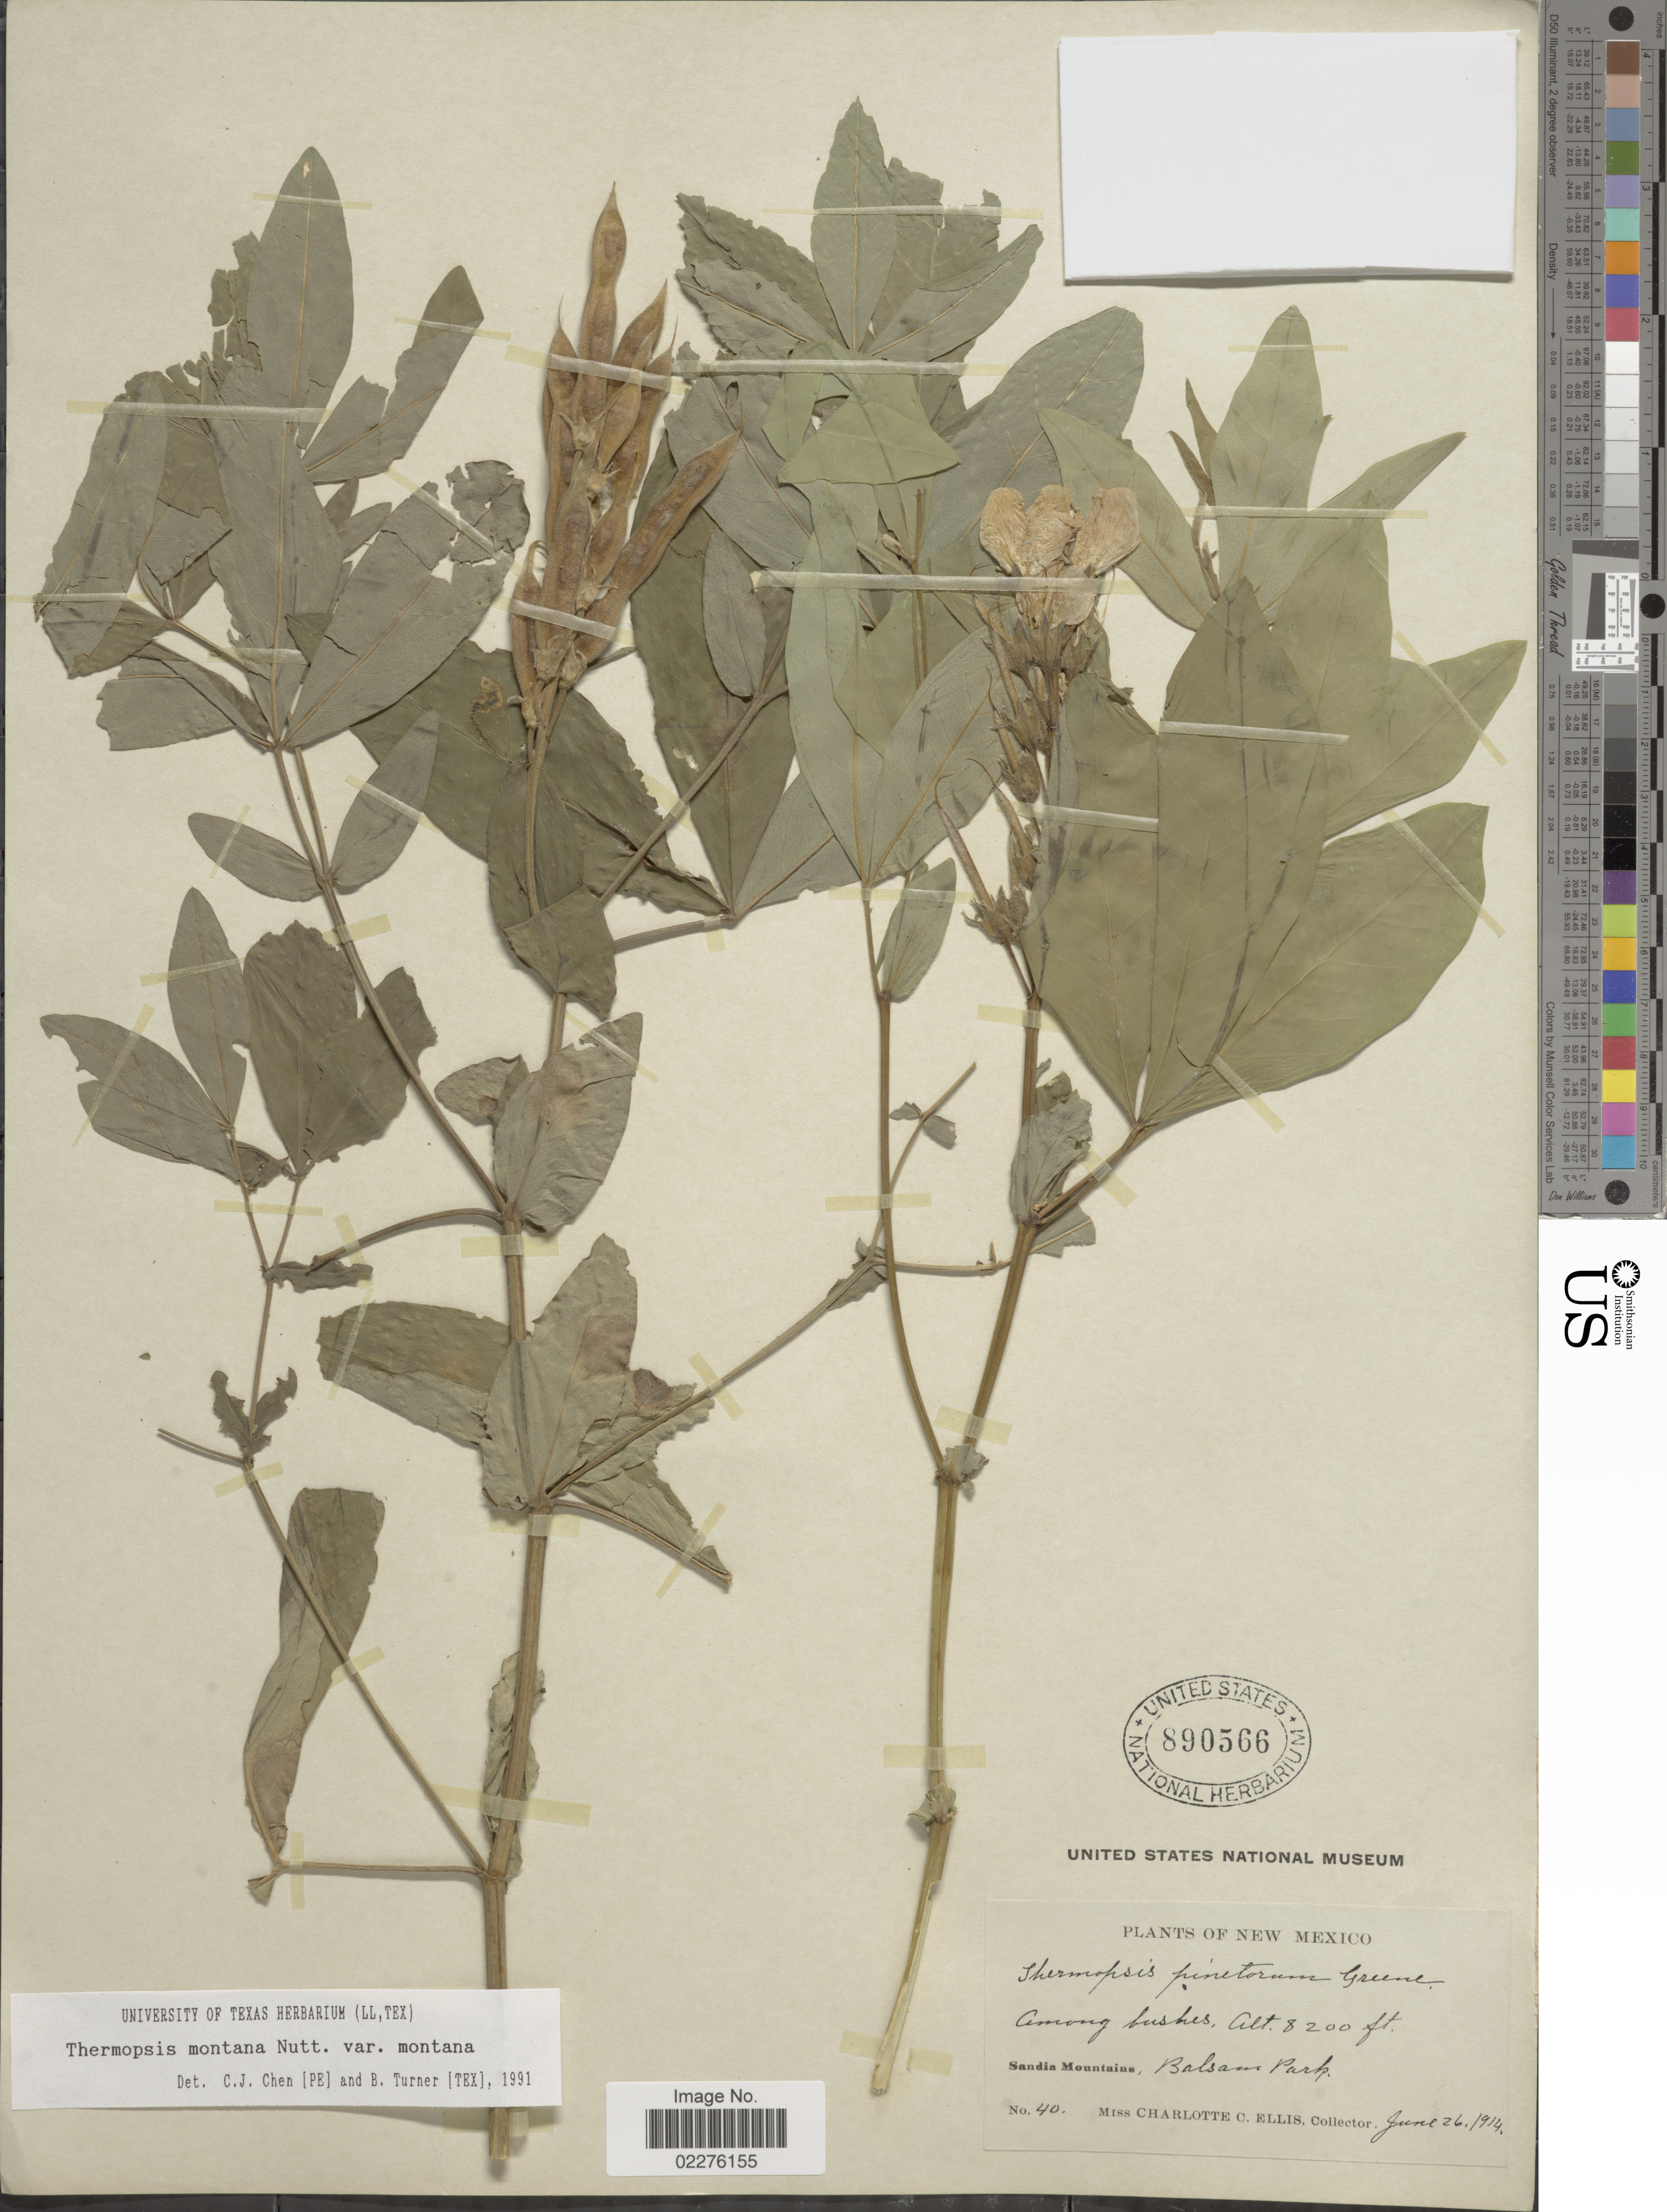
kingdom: Plantae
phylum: Tracheophyta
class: Magnoliopsida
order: Fabales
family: Fabaceae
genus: Thermopsis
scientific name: Thermopsis montana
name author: Nutt.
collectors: C. C. Ellis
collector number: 40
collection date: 1914-06-26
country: United States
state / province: New Mexico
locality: Among bushes, Sandia Mountains, Balsam Park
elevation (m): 2591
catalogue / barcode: US 890566